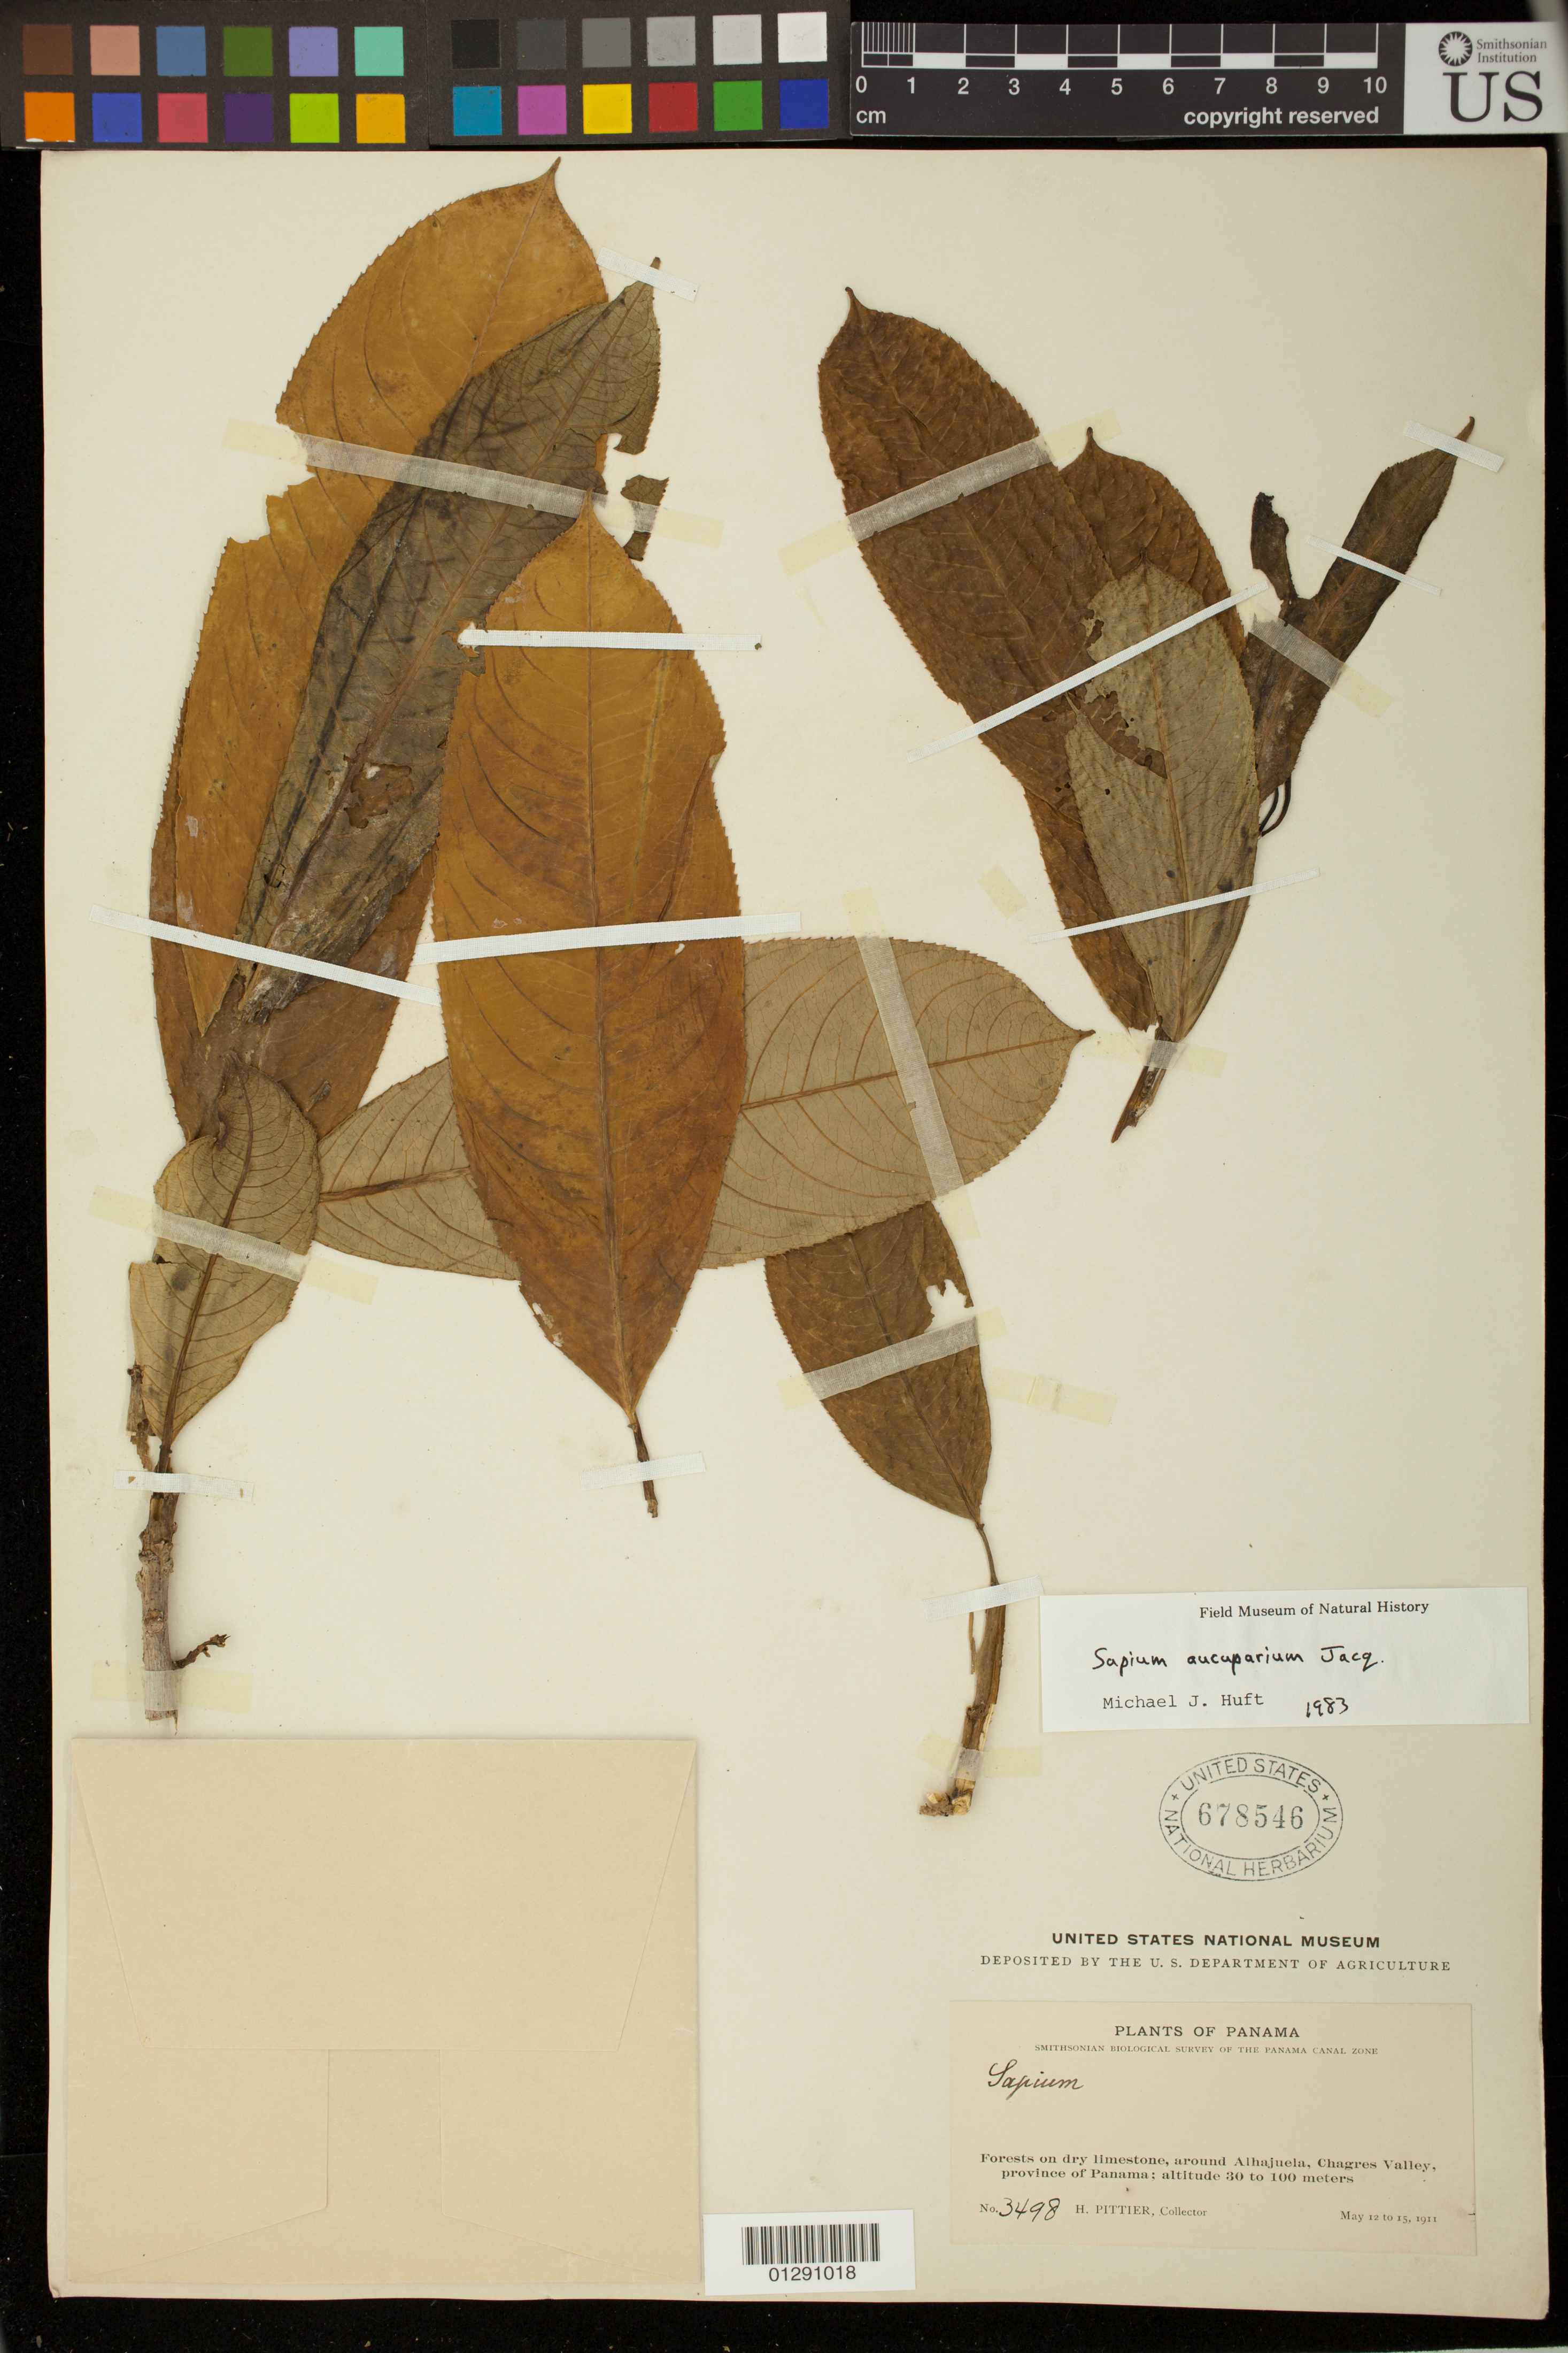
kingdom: Plantae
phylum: Tracheophyta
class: Magnoliopsida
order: Malpighiales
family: Euphorbiaceae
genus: Sapium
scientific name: Sapium aucuparium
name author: Jacq.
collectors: H. F. Pittier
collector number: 3498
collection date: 1911-05-12/1911-05-15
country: Panama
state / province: Panamá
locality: around Alhajuela, Chagres Valley,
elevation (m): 30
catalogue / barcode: US 678546